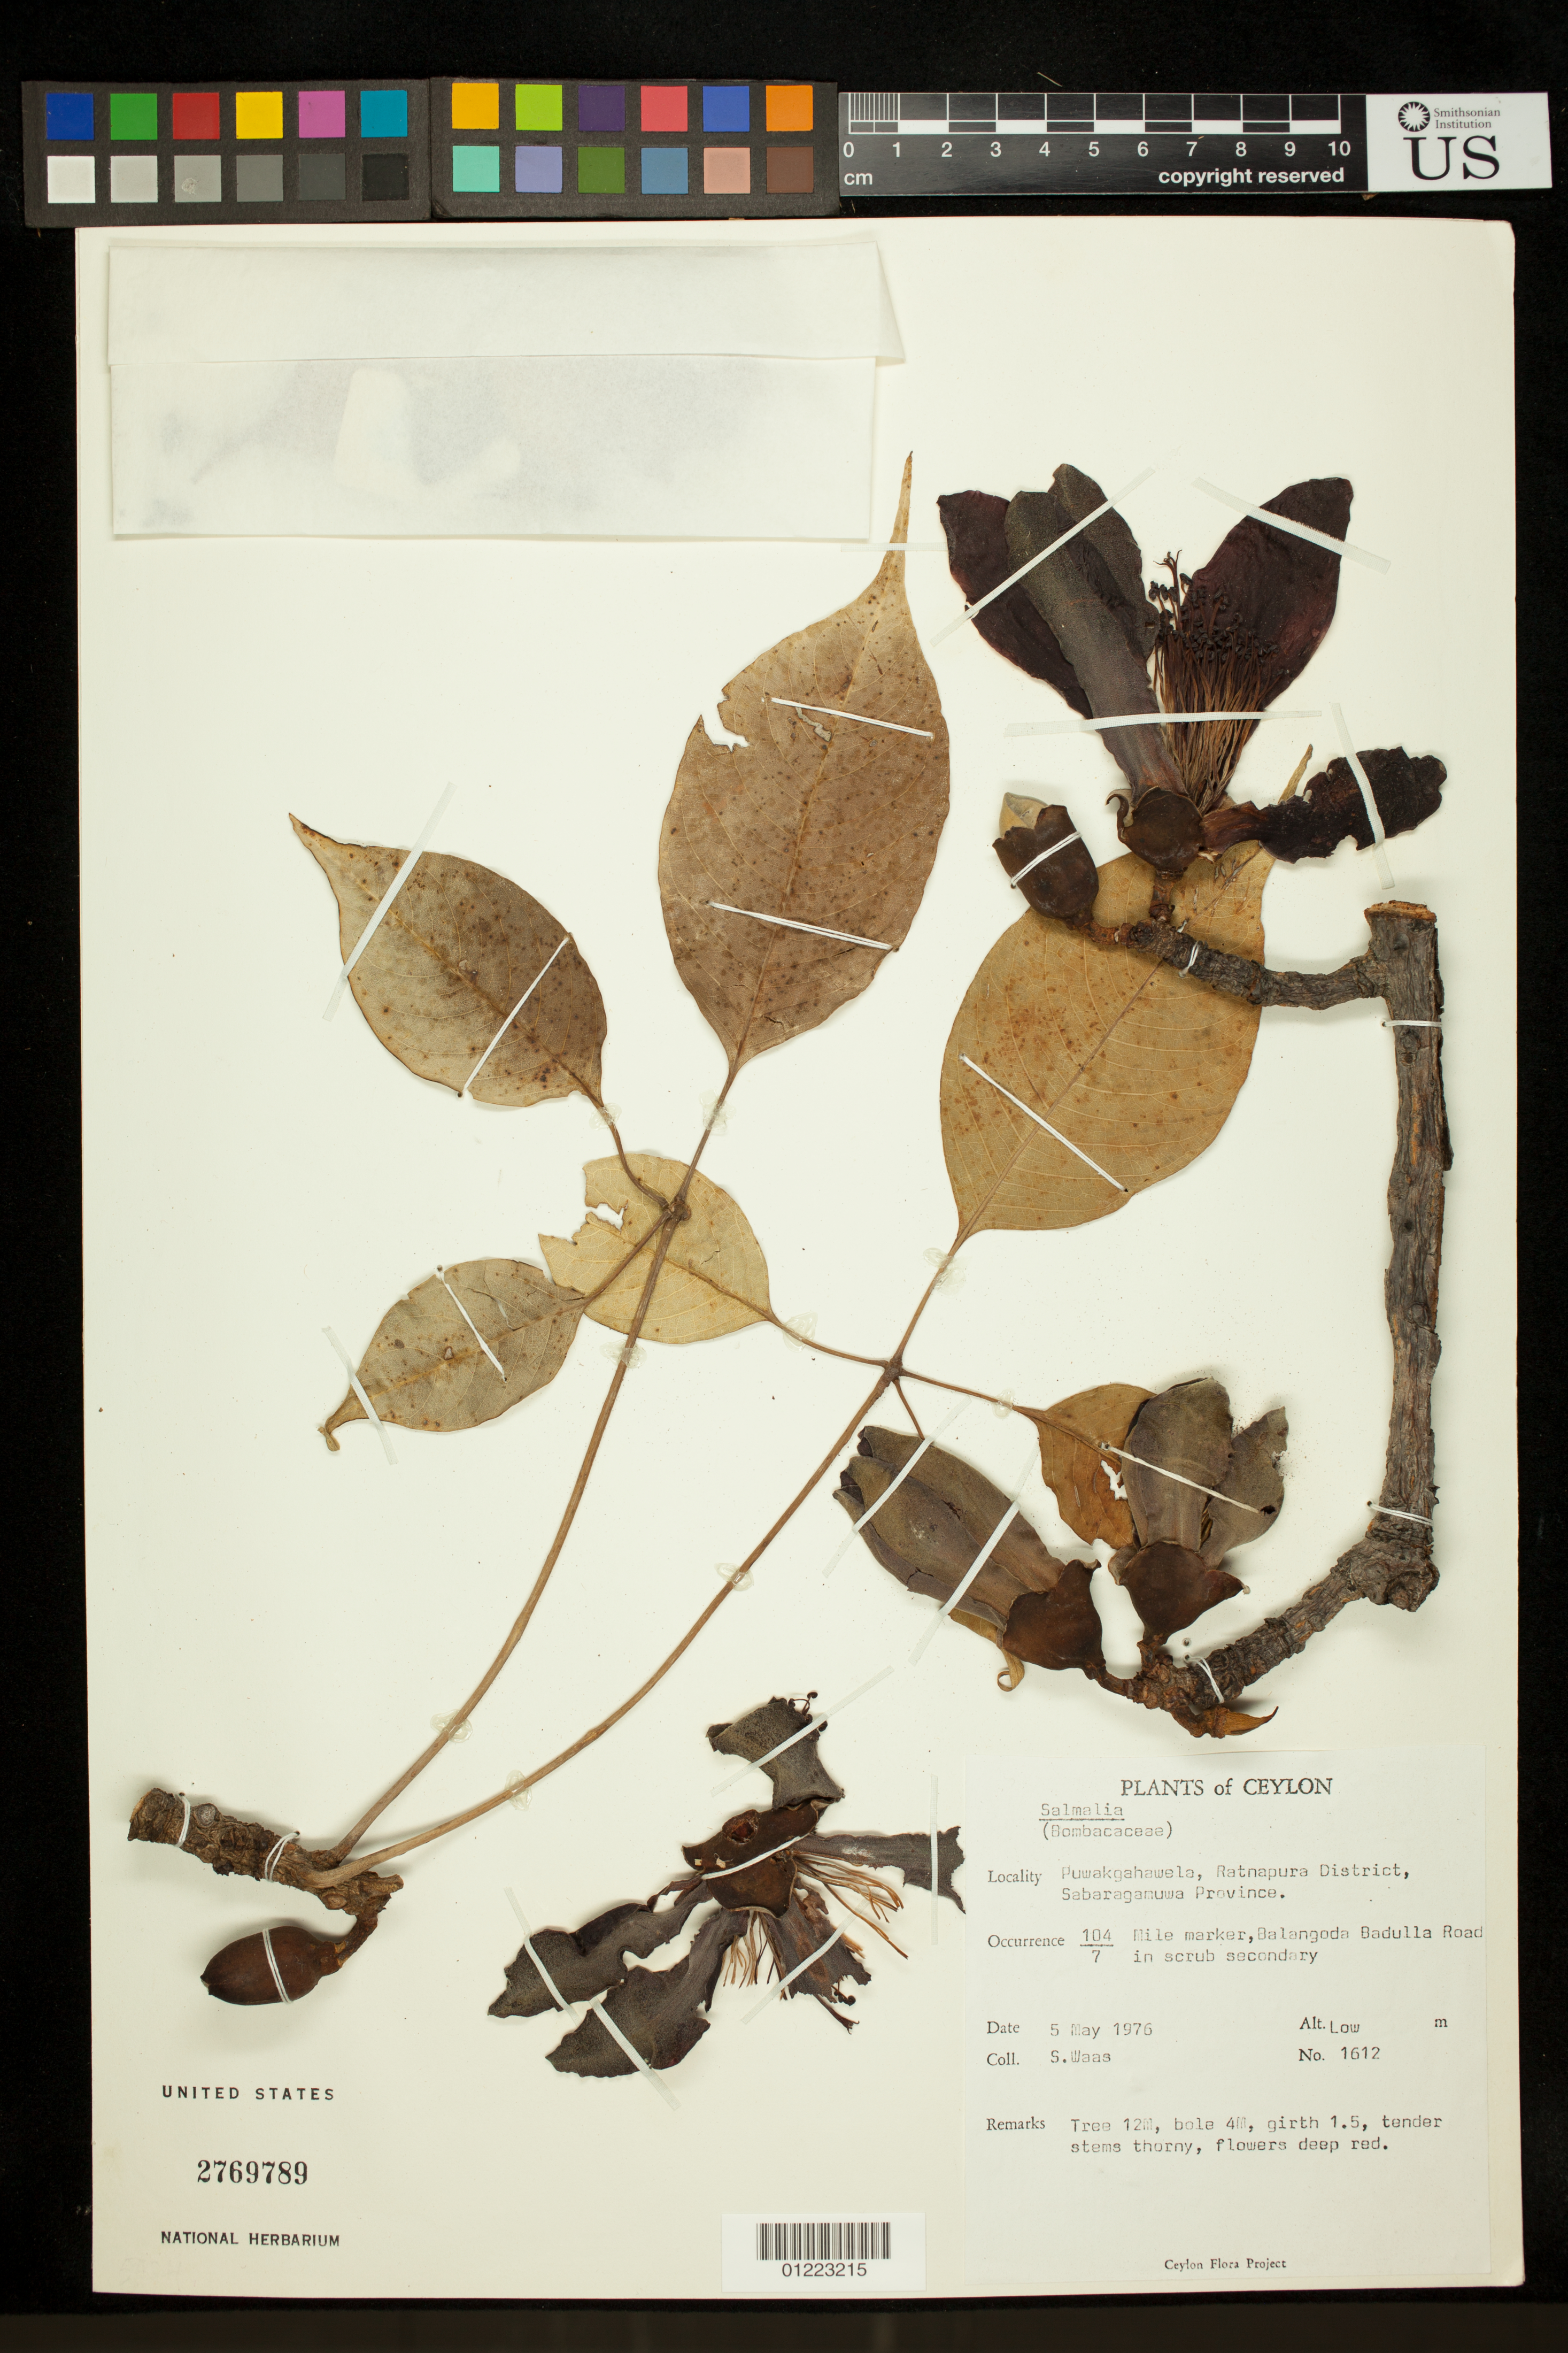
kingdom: Plantae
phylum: Tracheophyta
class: Magnoliopsida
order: Malvales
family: Malvaceae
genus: Bombax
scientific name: Bombax sp.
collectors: S. Waas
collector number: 1612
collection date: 1976-05-05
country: Sri Lanka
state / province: Sabaragamuwa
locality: Puwakgahawela, Ratnapura District. 104/7 mile marker, Balangoda Badulla Road in scrub secondary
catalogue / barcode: US 2769789